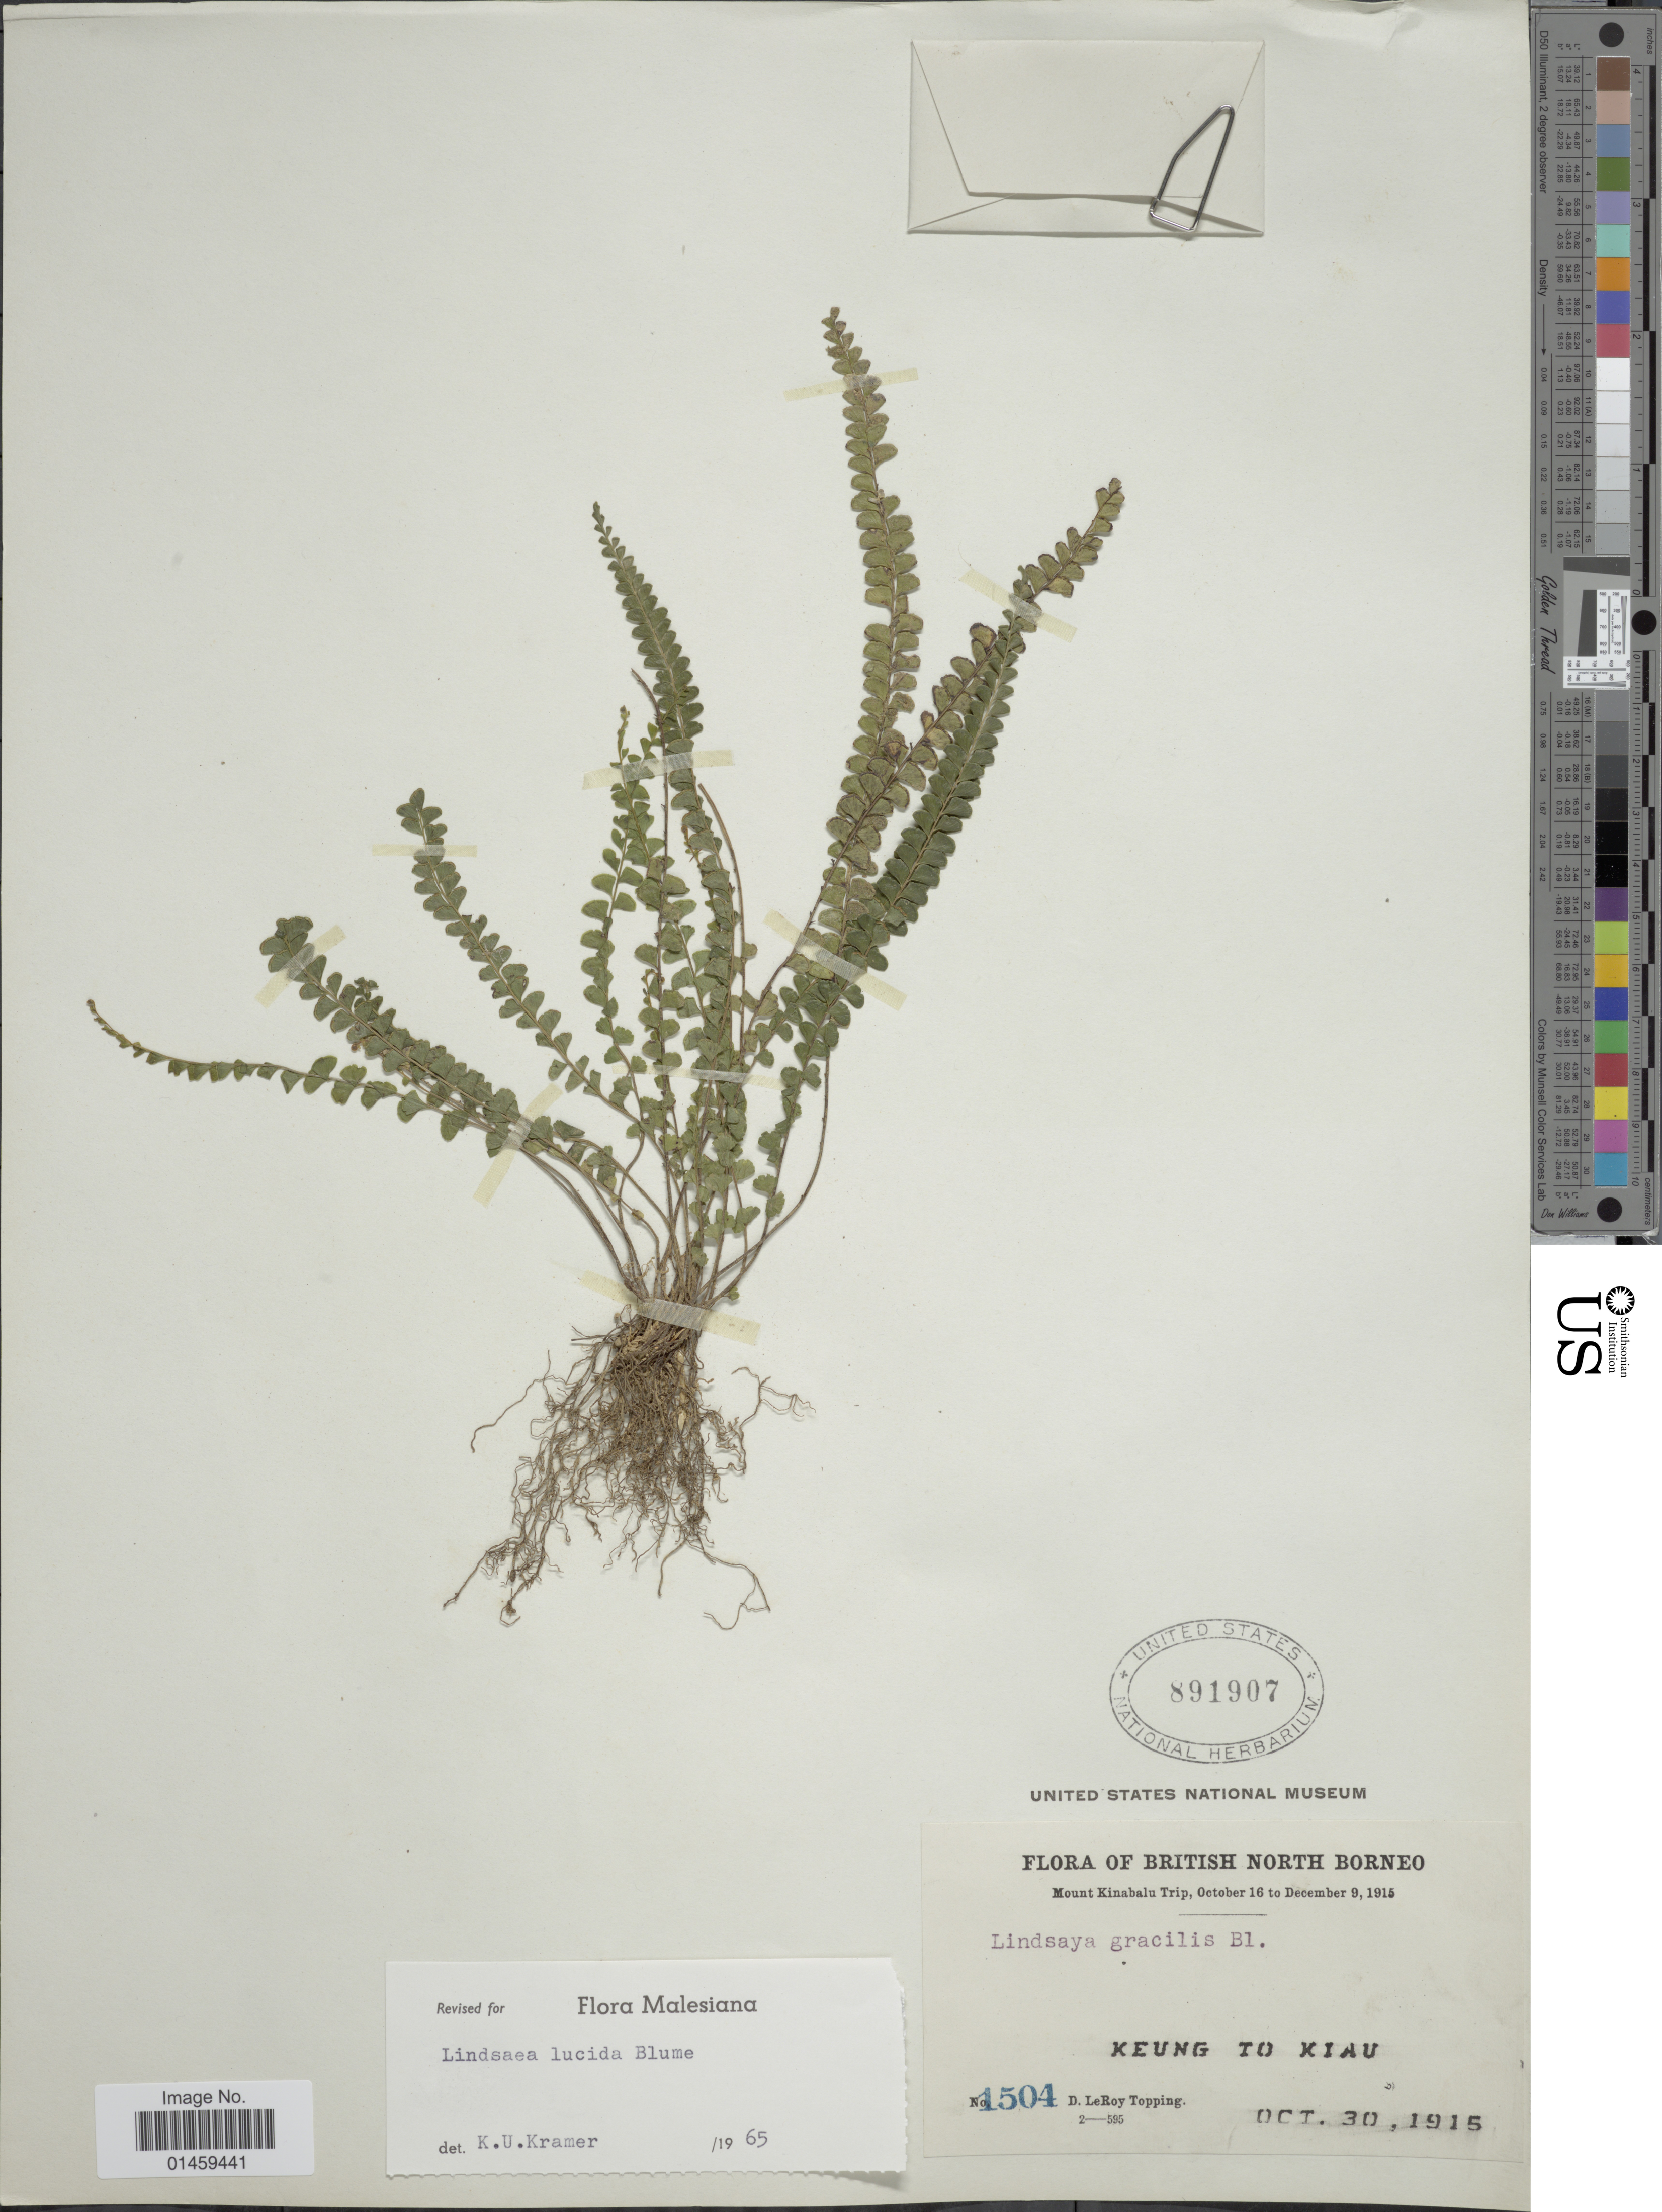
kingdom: Plantae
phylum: Tracheophyta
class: Polypodiopsida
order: Polypodiales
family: Lindsaeaceae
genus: Lindsaea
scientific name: Lindsaea lucida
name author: Blume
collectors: D. L. Topping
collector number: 1504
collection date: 1915-10-30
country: Malaysia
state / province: Sabah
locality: British North Borneo. Mount Kinabalu Trip. Keung to Kiau.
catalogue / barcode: US 891907